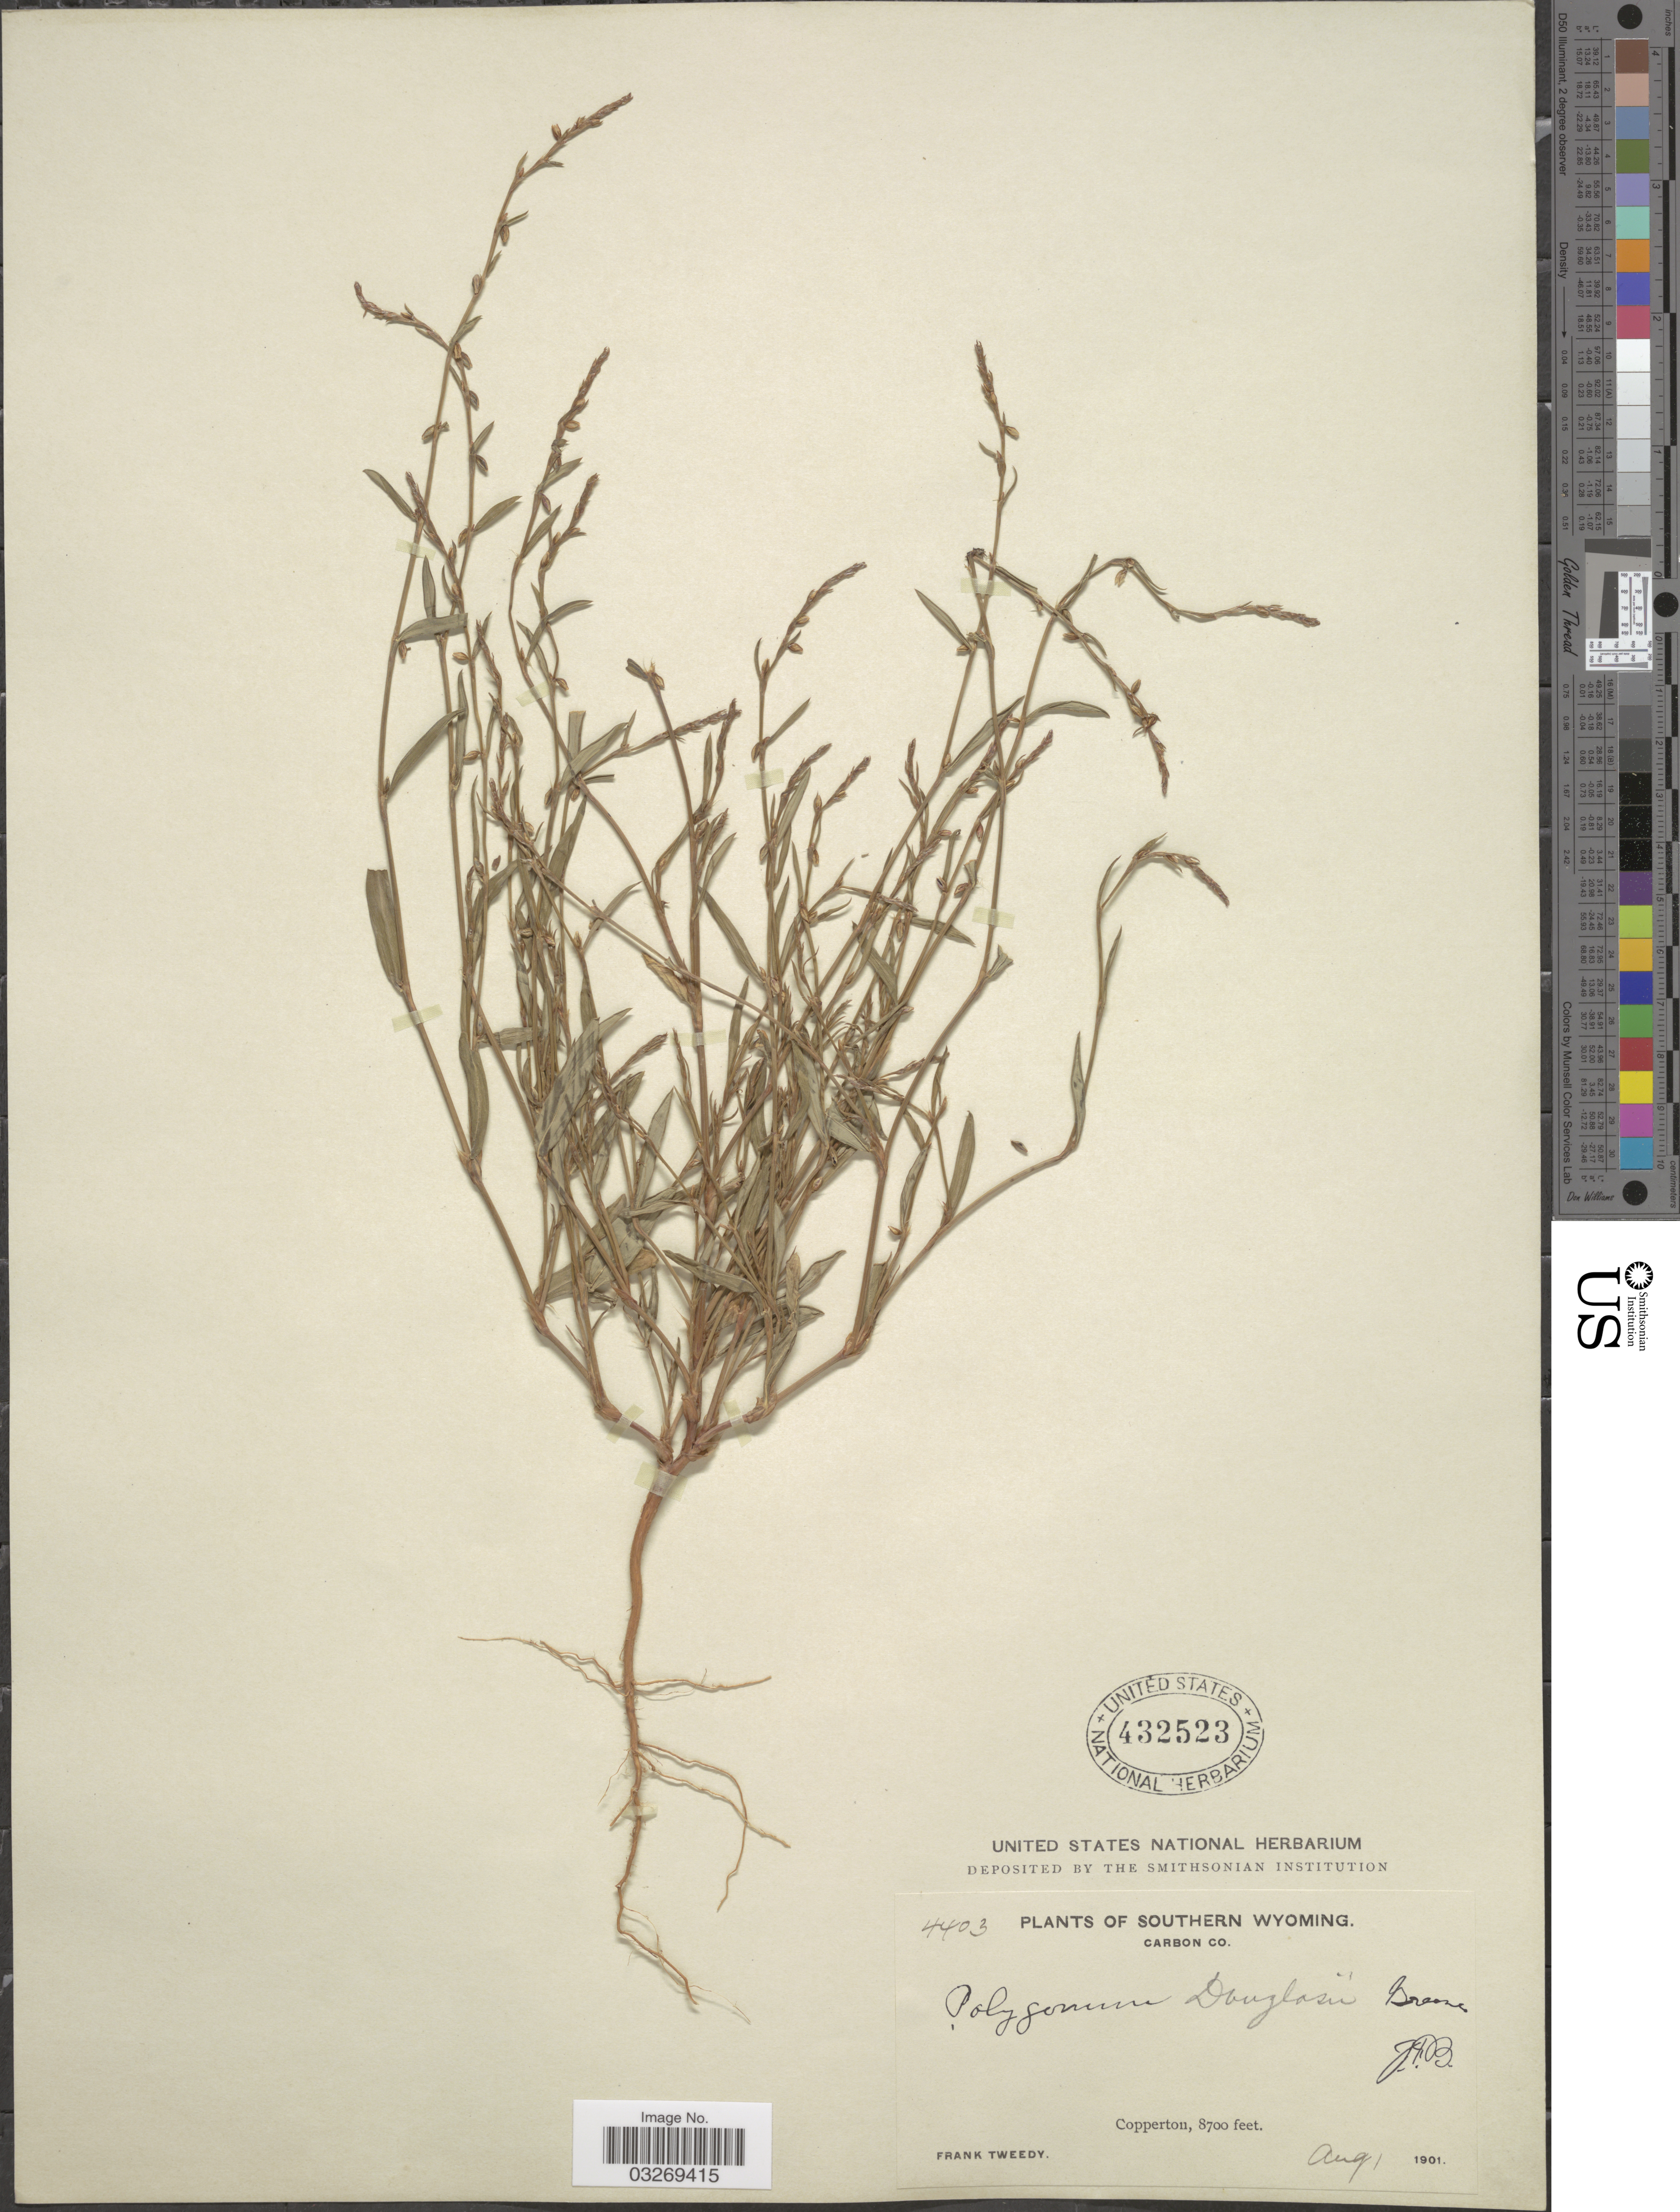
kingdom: Plantae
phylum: Tracheophyta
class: Magnoliopsida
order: Caryophyllales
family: Polygonaceae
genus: Polygonum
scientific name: Polygonum douglasii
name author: Greene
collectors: F. Tweedy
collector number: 4403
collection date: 1901-08-01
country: United States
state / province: Wyoming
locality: Southern Wyoming, Carbon Co. Copperton.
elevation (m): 2652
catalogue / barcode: US 432523